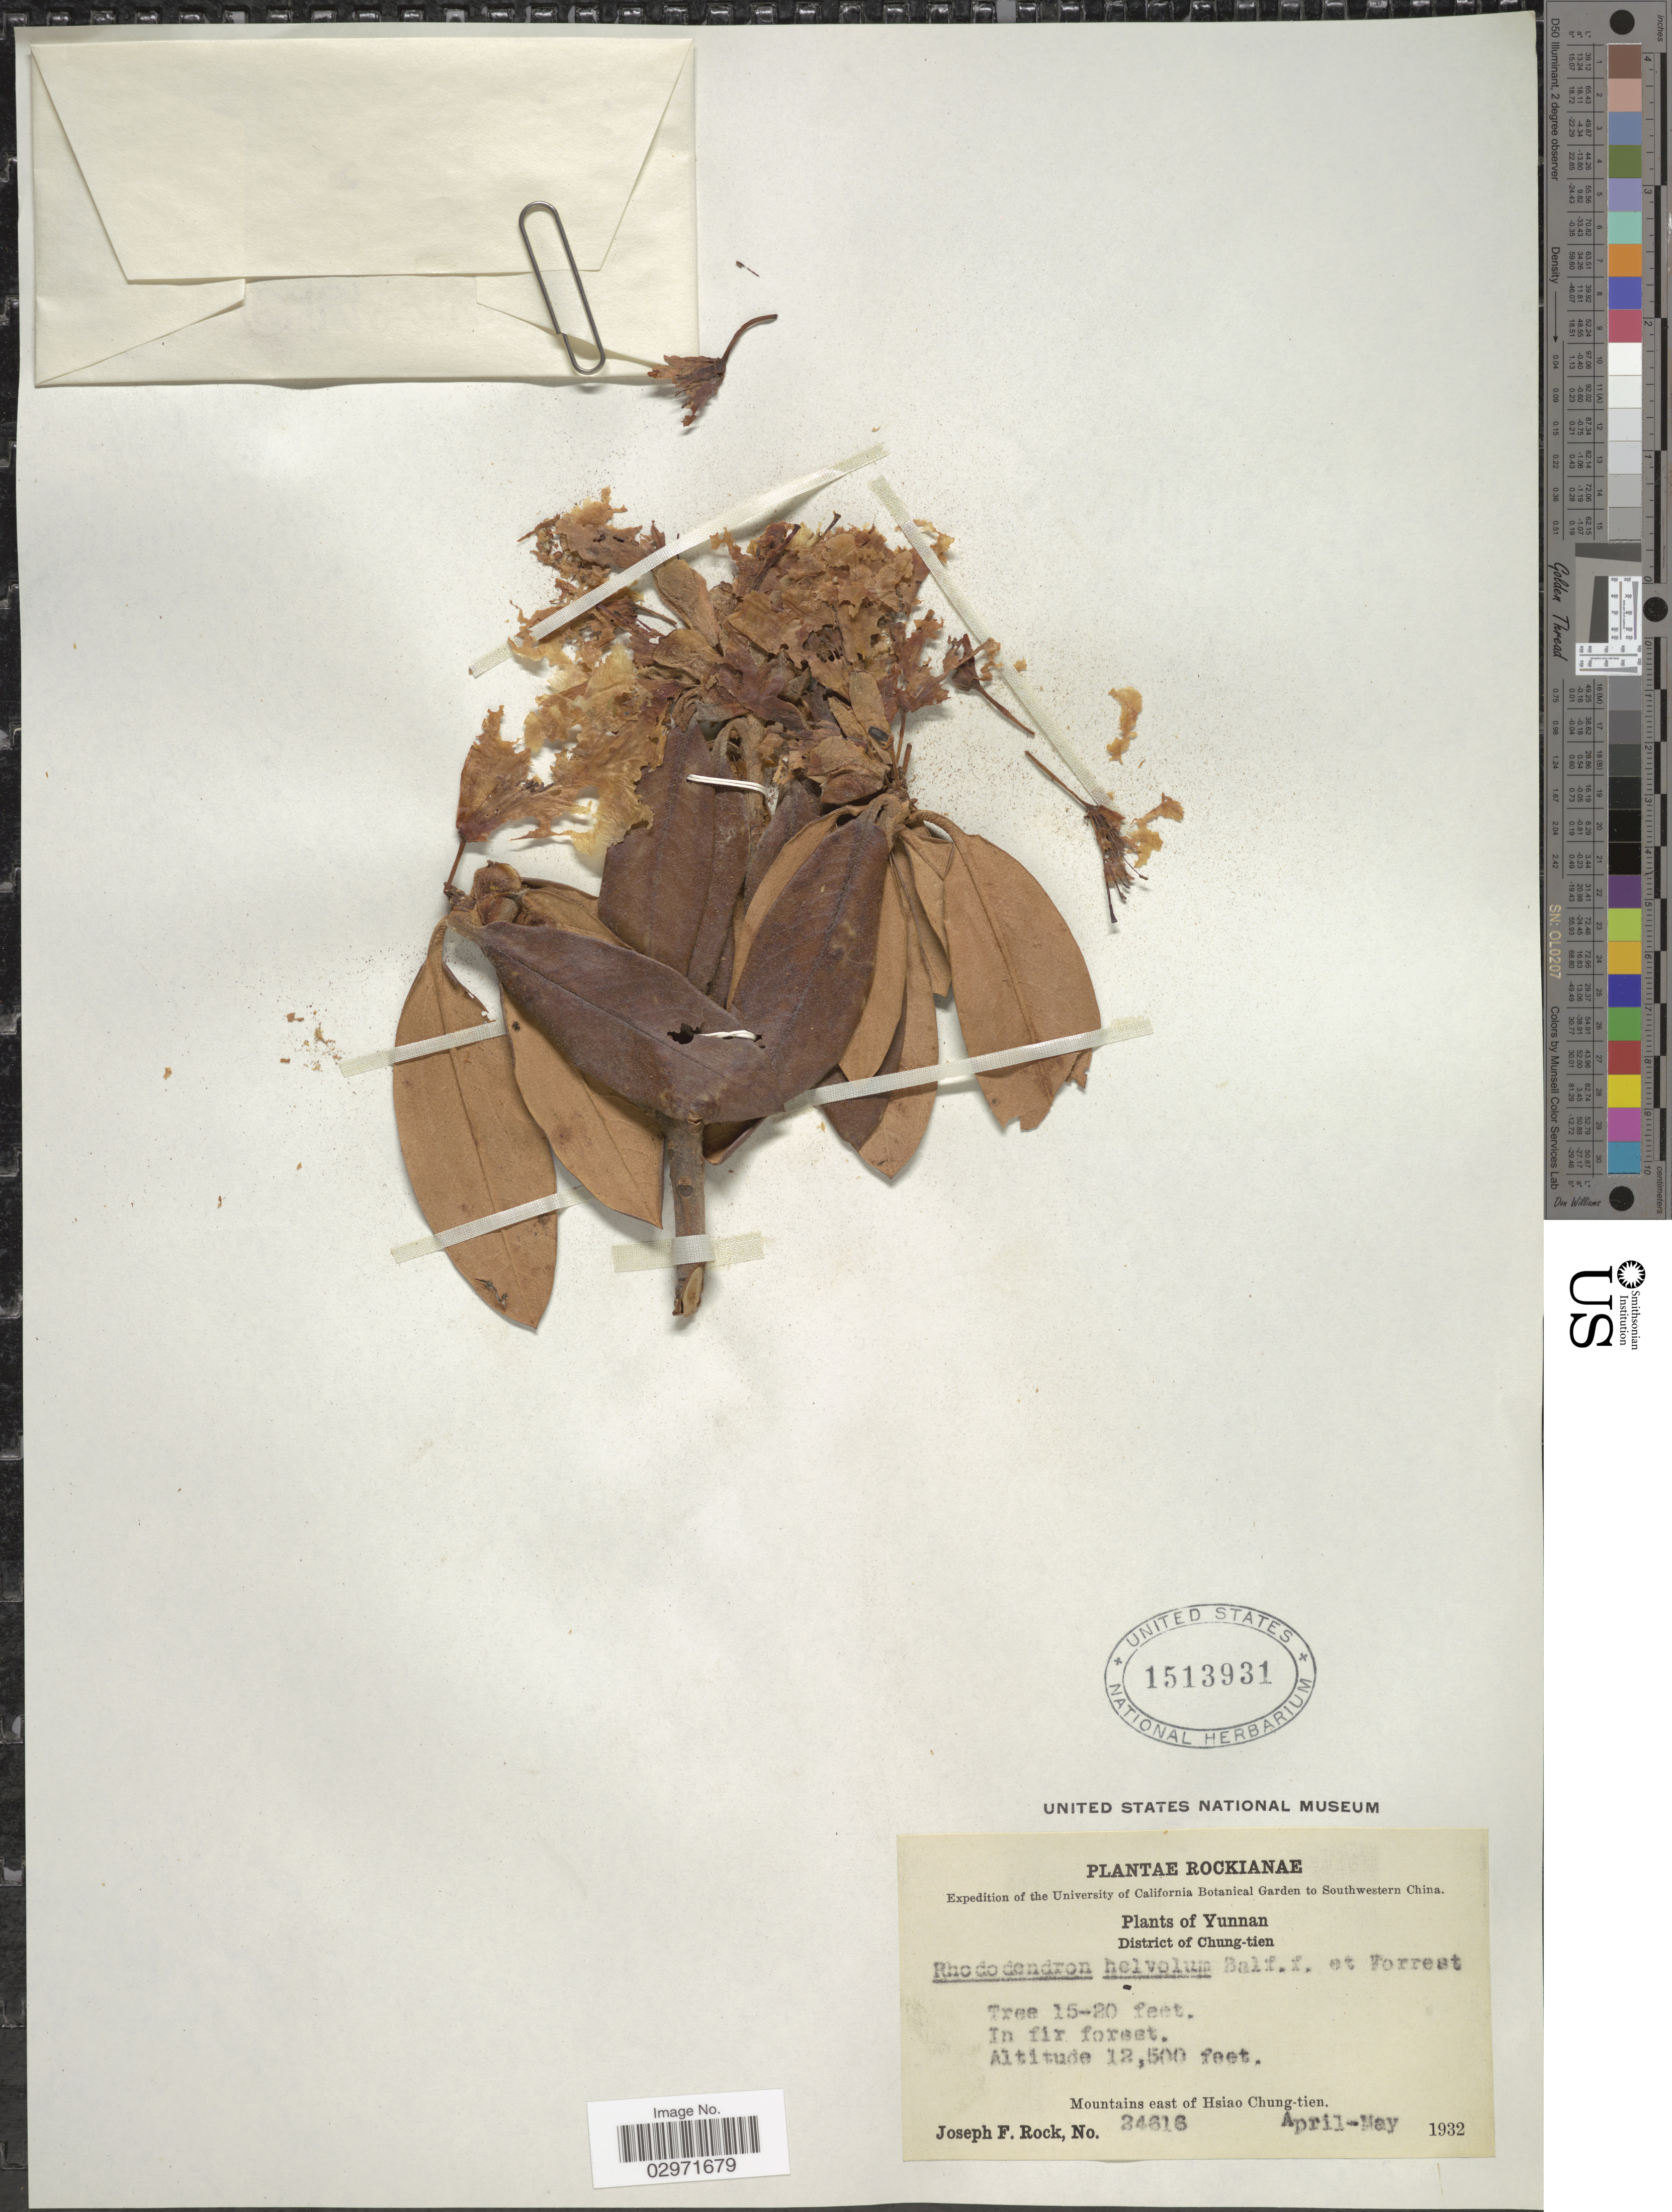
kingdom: Plantae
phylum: Tracheophyta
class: Magnoliopsida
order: Ericales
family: Ericaceae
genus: Rhododendron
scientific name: Rhododendron levistratum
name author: Balf. f. & Forrest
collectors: J. F. Rock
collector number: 34616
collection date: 1932-04/1932-05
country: China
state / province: Yunnan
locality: Southwestern China. District of Chung-tien. Mountains east of Hsiao Chung-tien.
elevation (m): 3810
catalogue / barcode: US 1513931